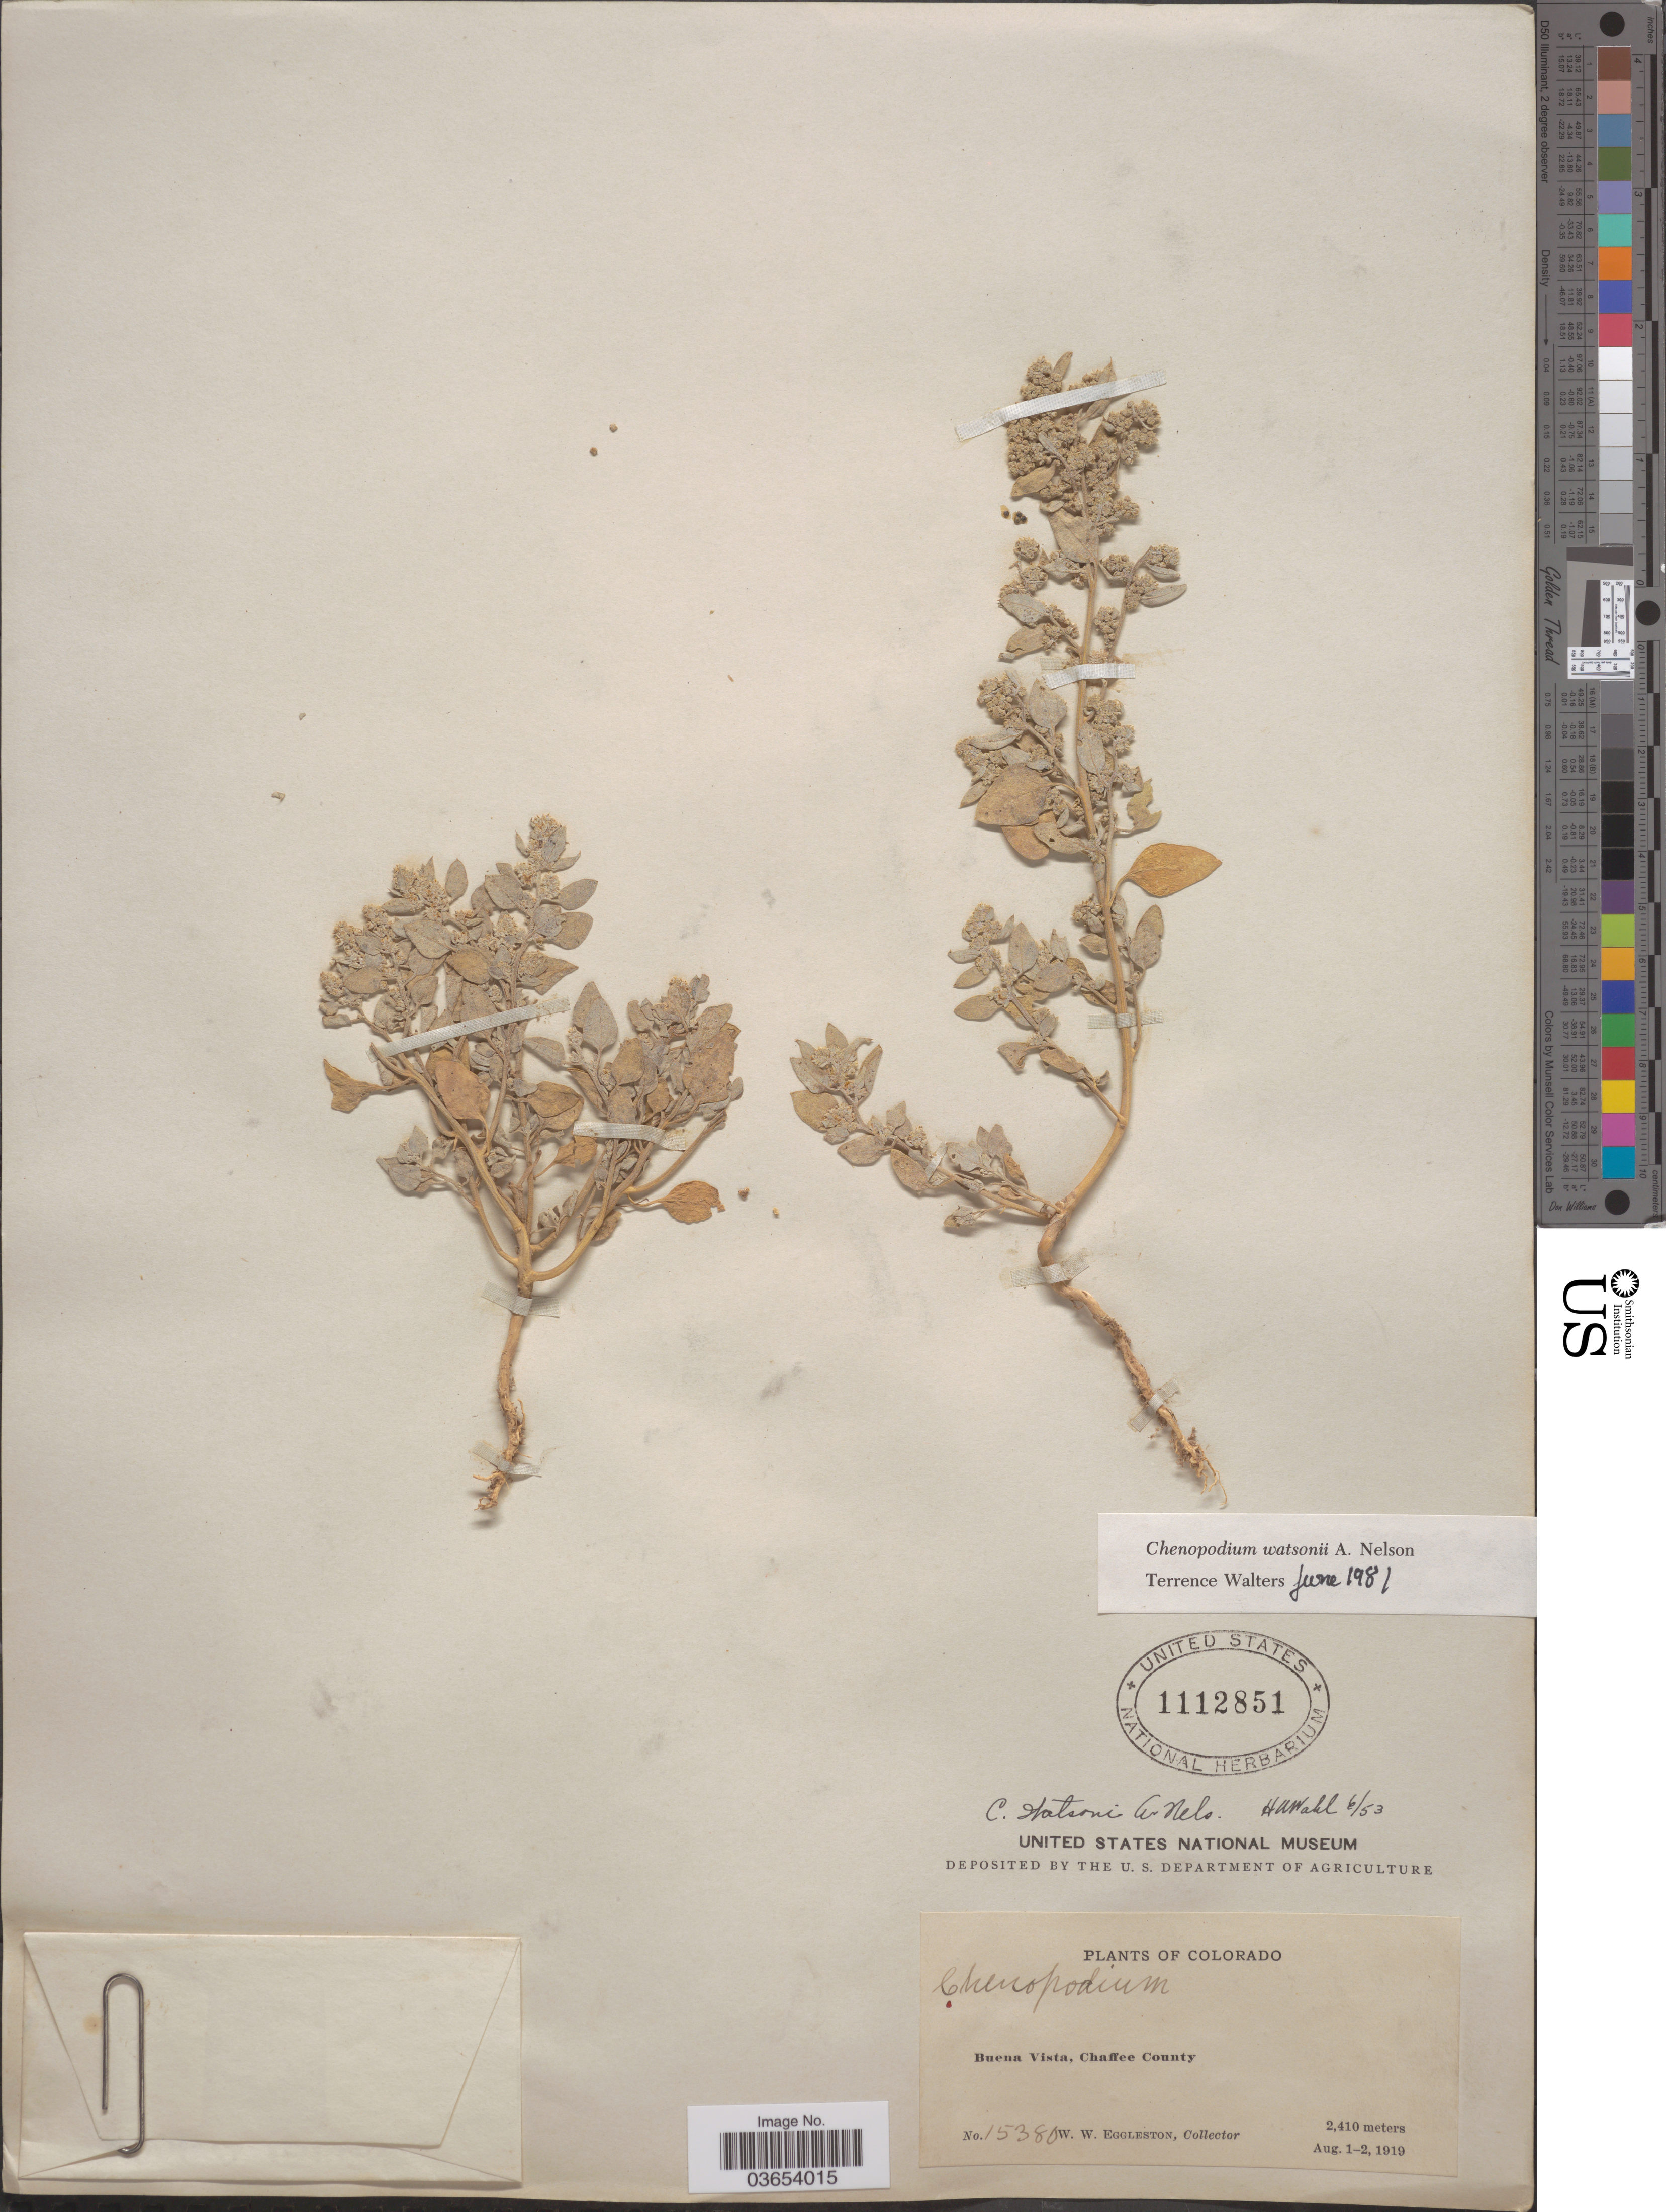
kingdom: Plantae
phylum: Tracheophyta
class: Magnoliopsida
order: Caryophyllales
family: Amaranthaceae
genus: Chenopodium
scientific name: Chenopodium watsonii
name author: A. Nelson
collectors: W. W. Eggleston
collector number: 15380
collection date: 1919-08-01/1919-08-02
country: United States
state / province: Colorado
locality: Buena Vista, Chaffee County.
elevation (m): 2410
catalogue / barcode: US 1112851